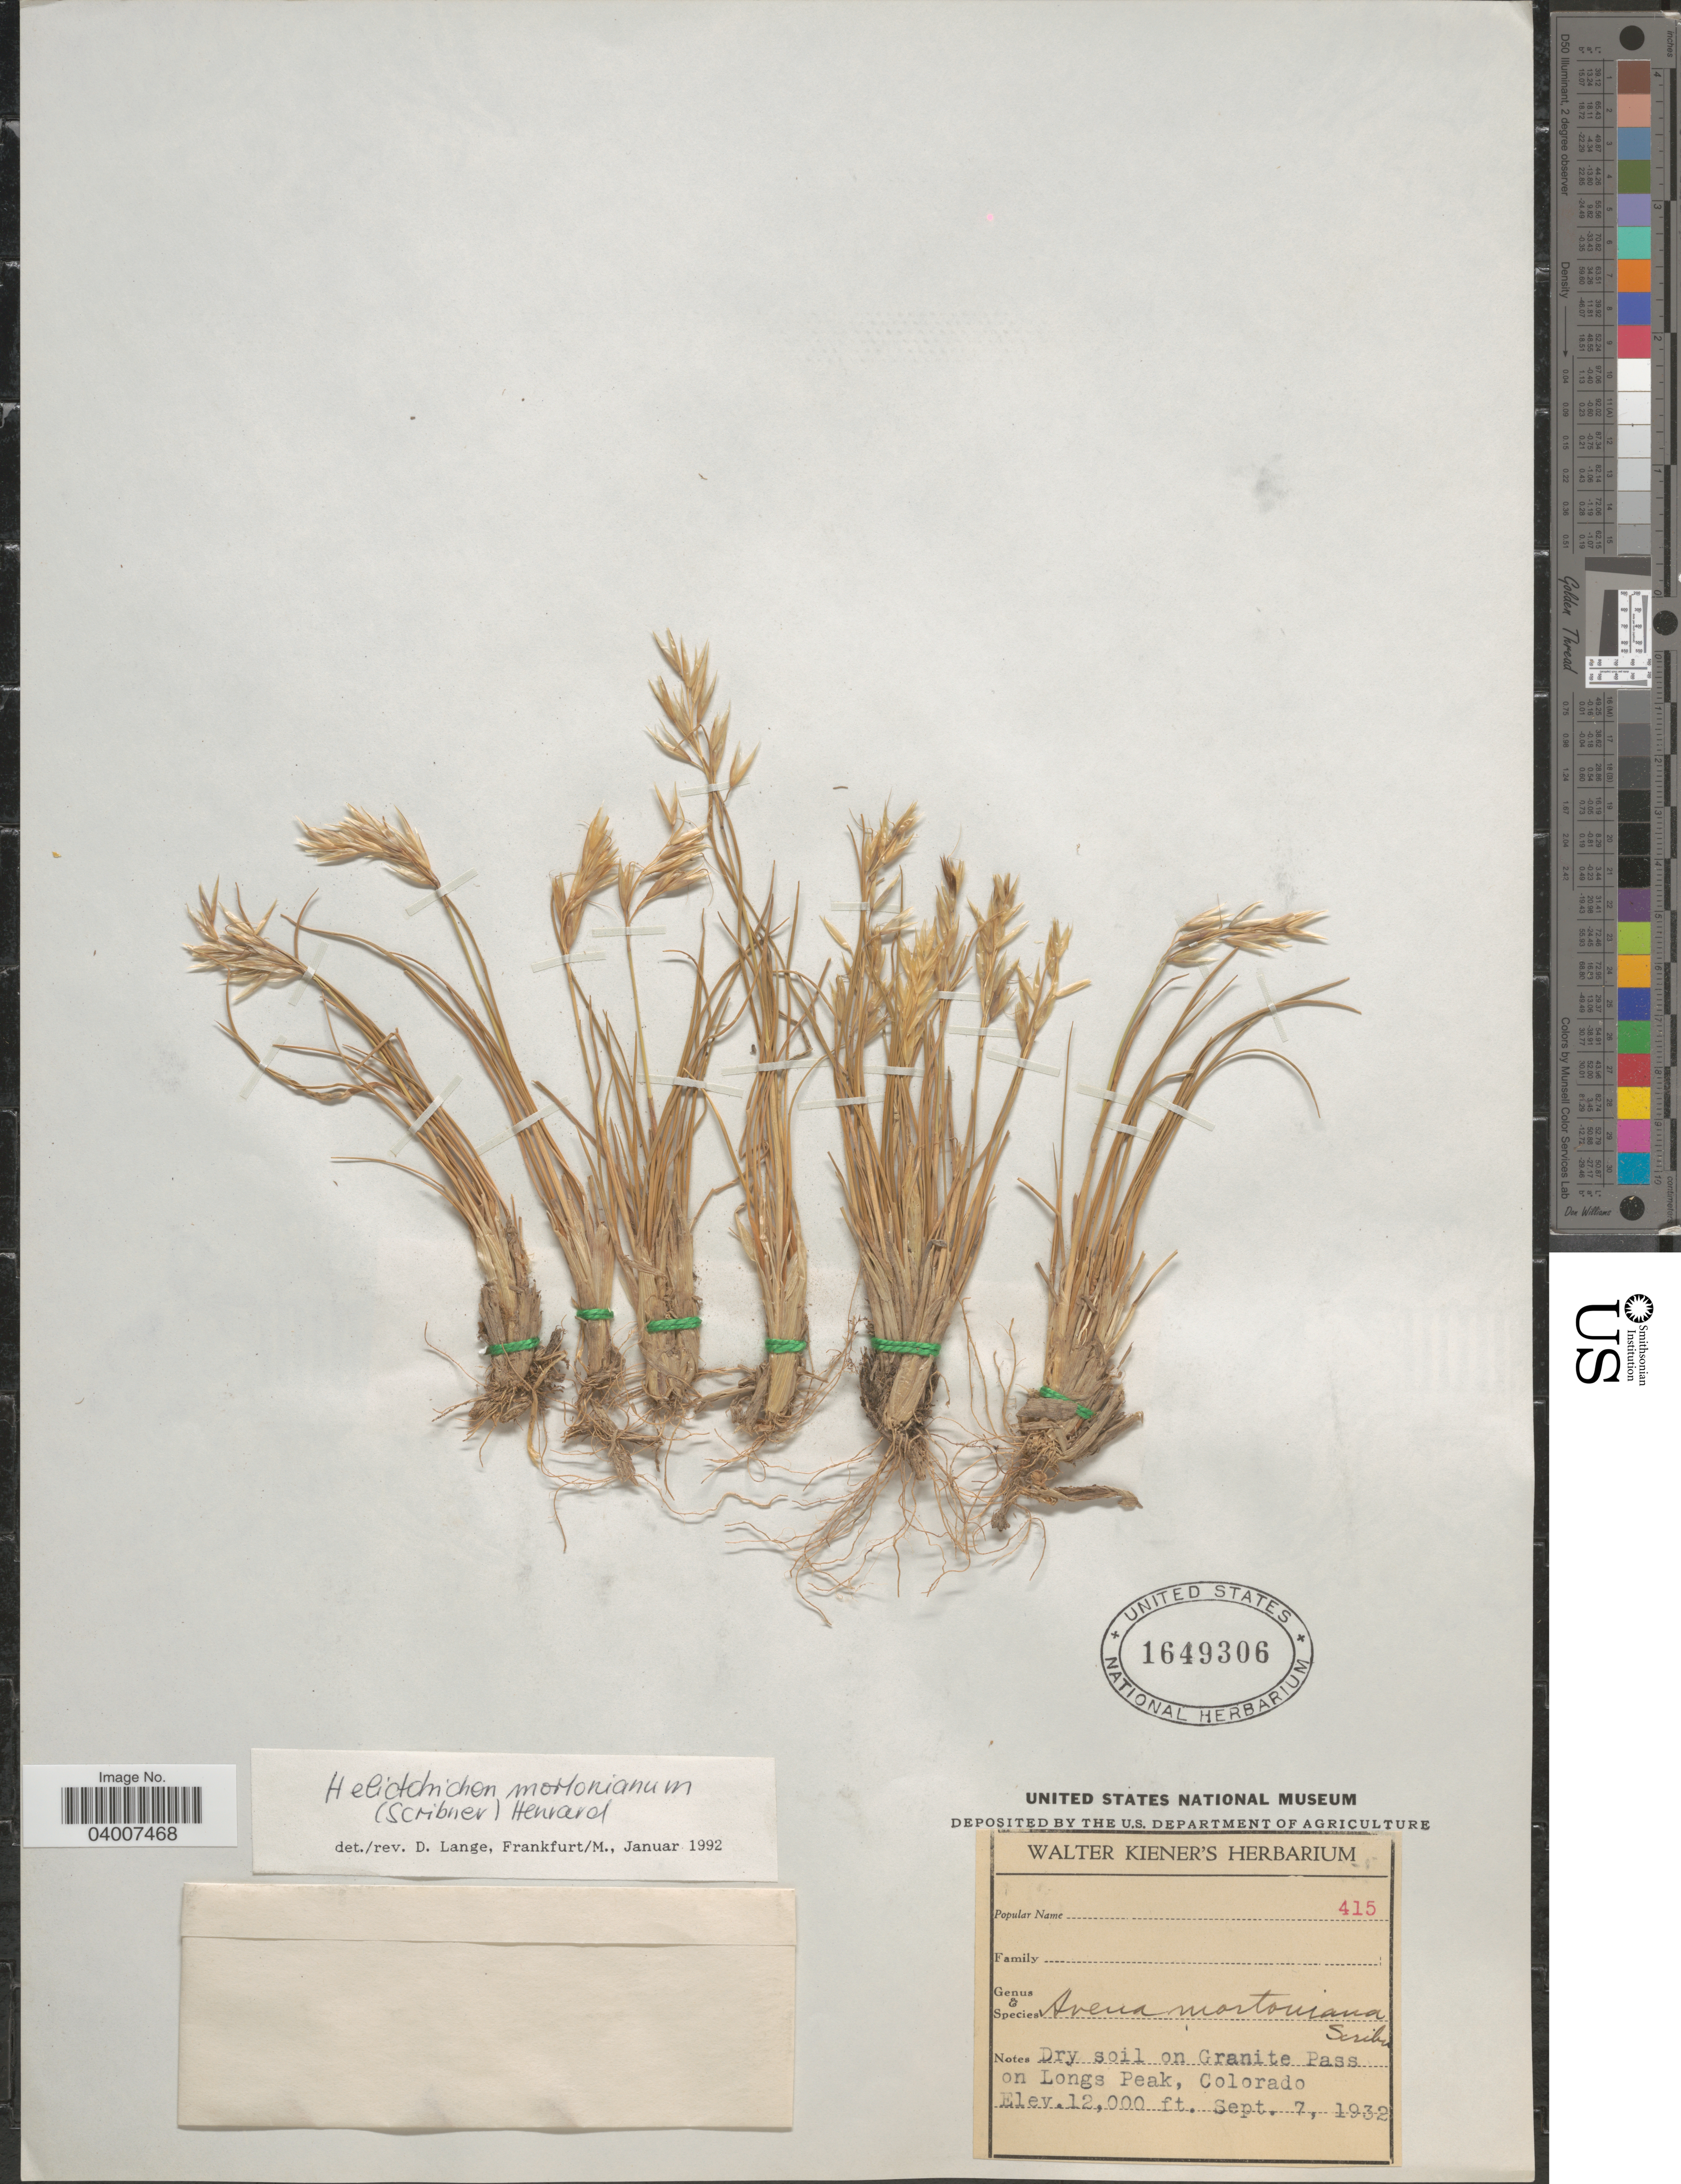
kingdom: Plantae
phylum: Tracheophyta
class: Liliopsida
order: Poales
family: Poaceae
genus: Helictotrichon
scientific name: Helictotrichon mortonianum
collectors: ex herb. W. Kiener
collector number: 415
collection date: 1932-09-07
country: United States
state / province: Colorado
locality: Dry soil on Granite Pass on Longs Peak.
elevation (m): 3658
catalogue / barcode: US 1649306